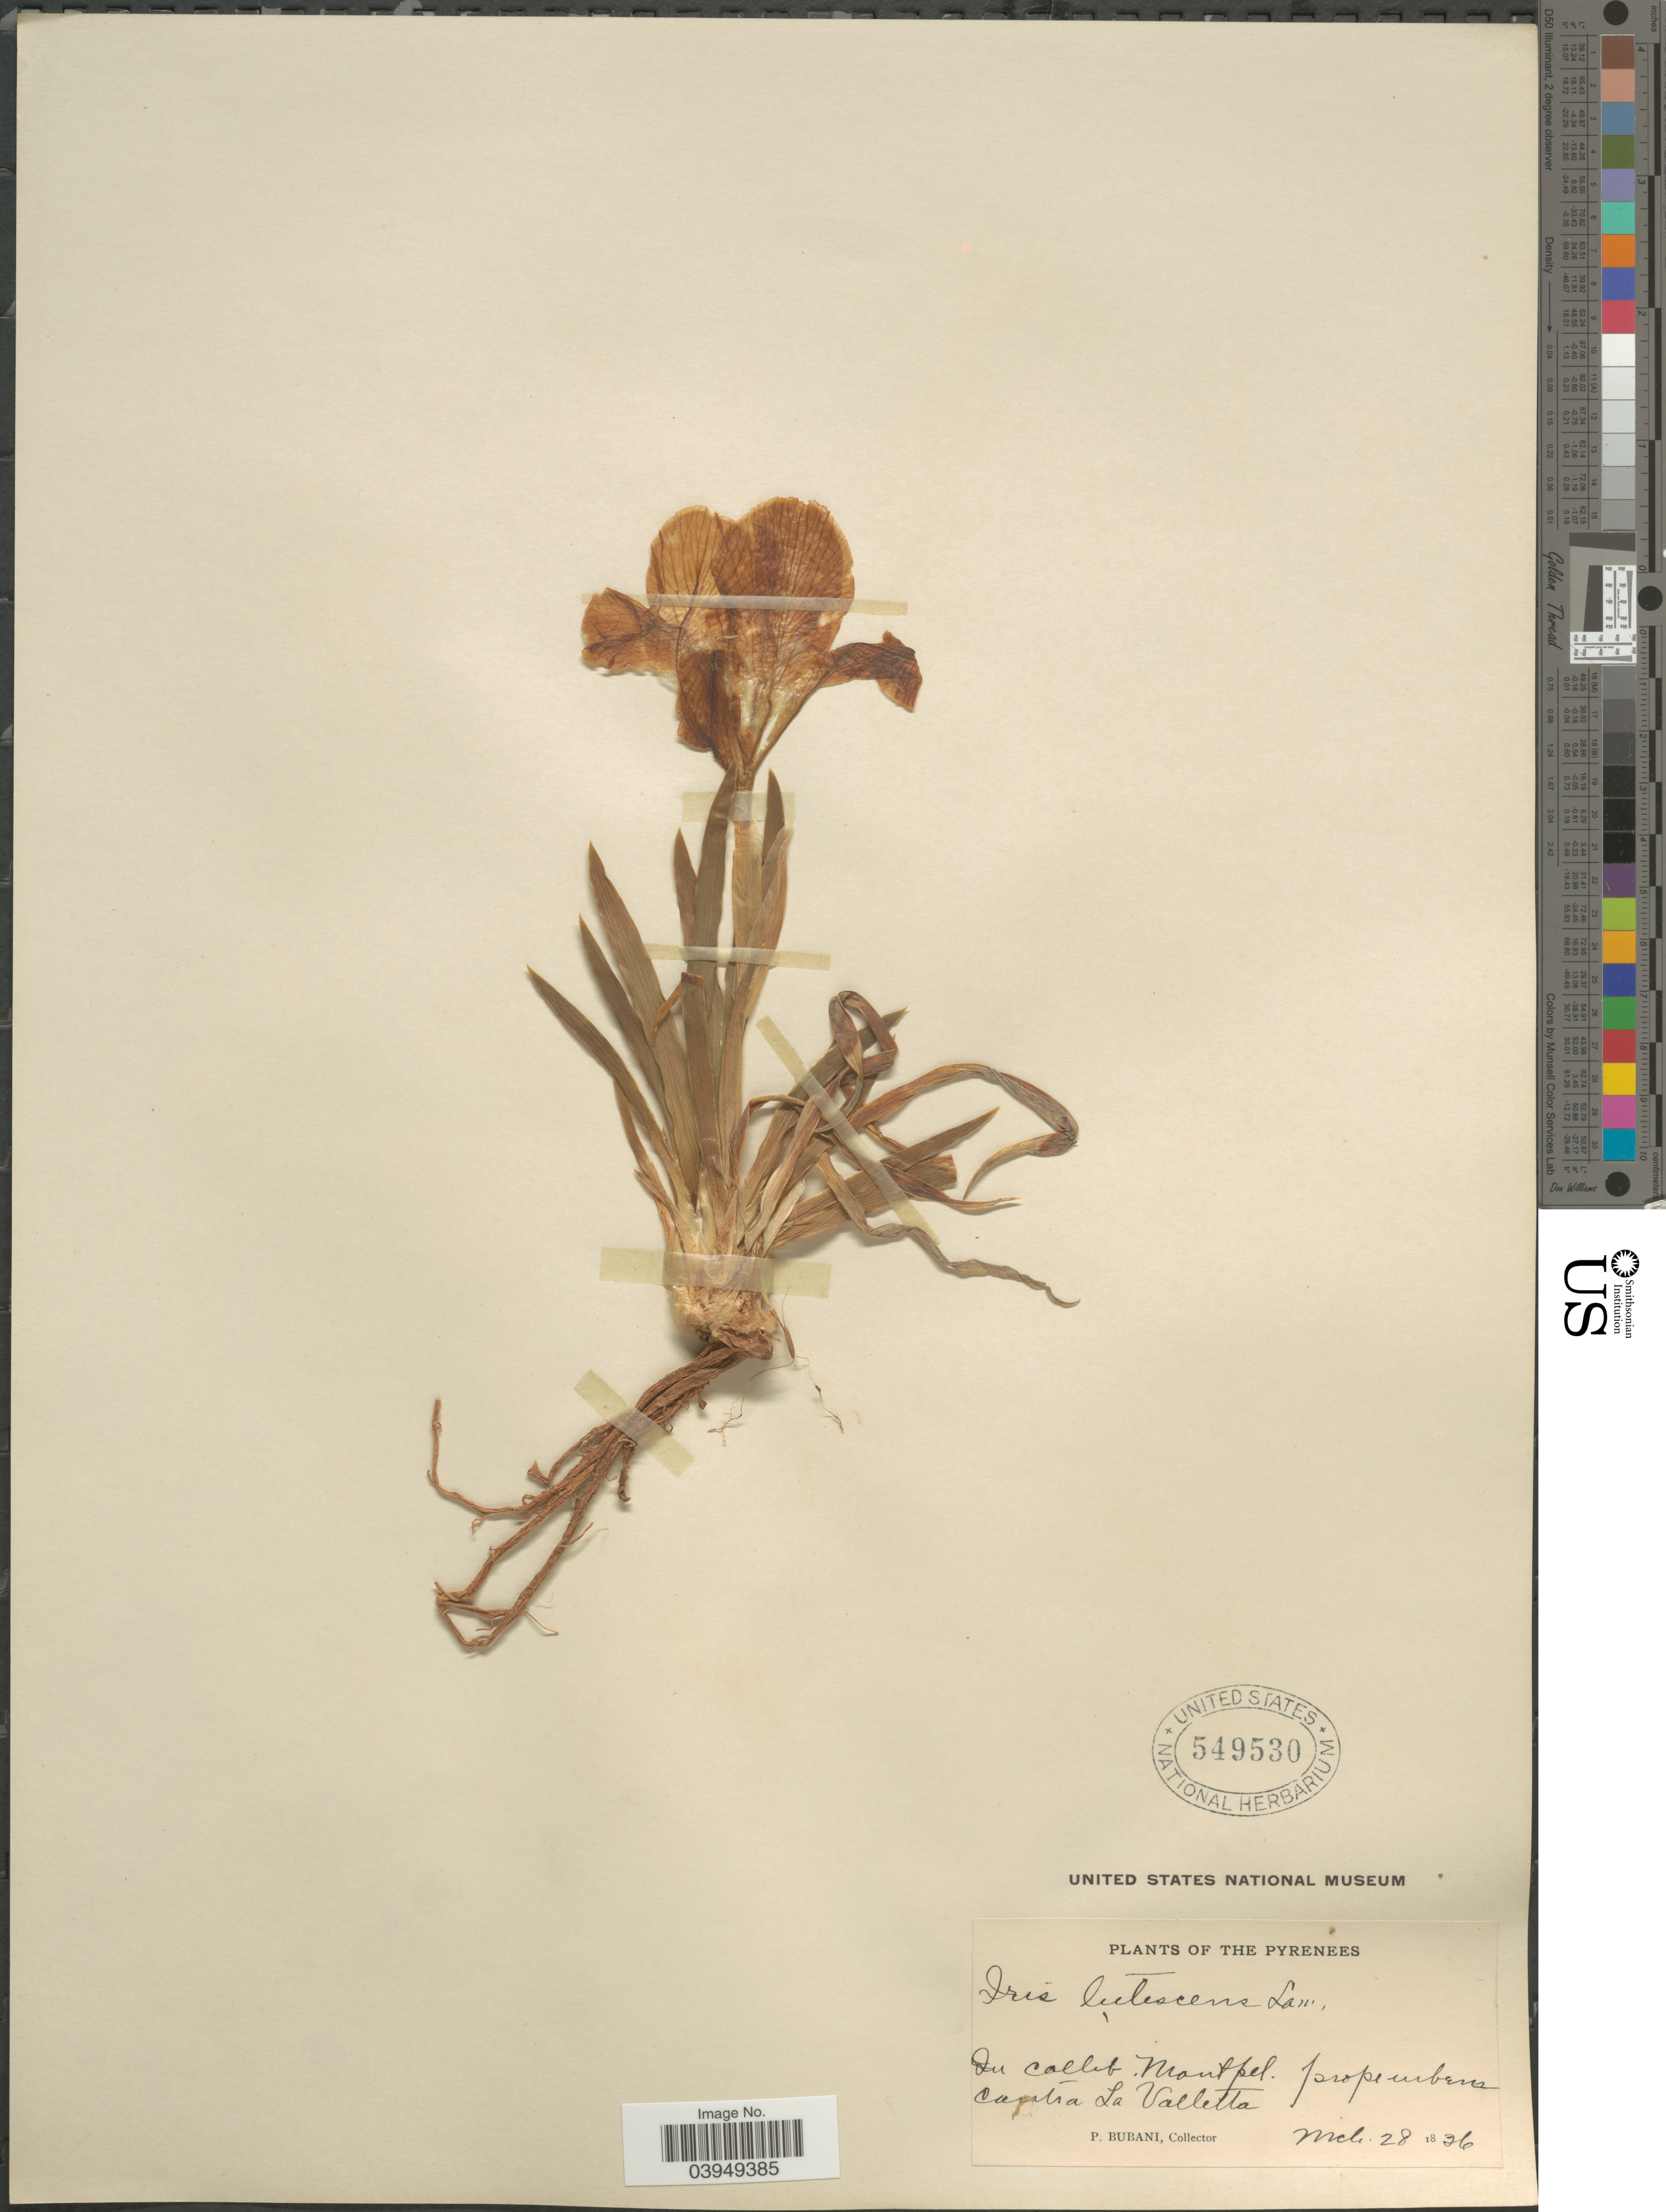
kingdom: Plantae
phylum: Tracheophyta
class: Liliopsida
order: Asparagales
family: Iridaceae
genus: Iris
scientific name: Iris lutescens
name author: Lam.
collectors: P. Bubani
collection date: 1836-03-28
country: France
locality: The Pyrenees. In collib. Montpel. prope urbem contra La Valleta.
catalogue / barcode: US 549530